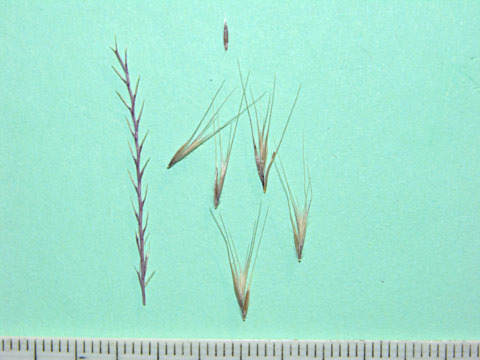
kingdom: Plantae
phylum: Tracheophyta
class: Liliopsida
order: Poales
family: Poaceae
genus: Vulpia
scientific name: Vulpia ciliata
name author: Dumort.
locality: Spain